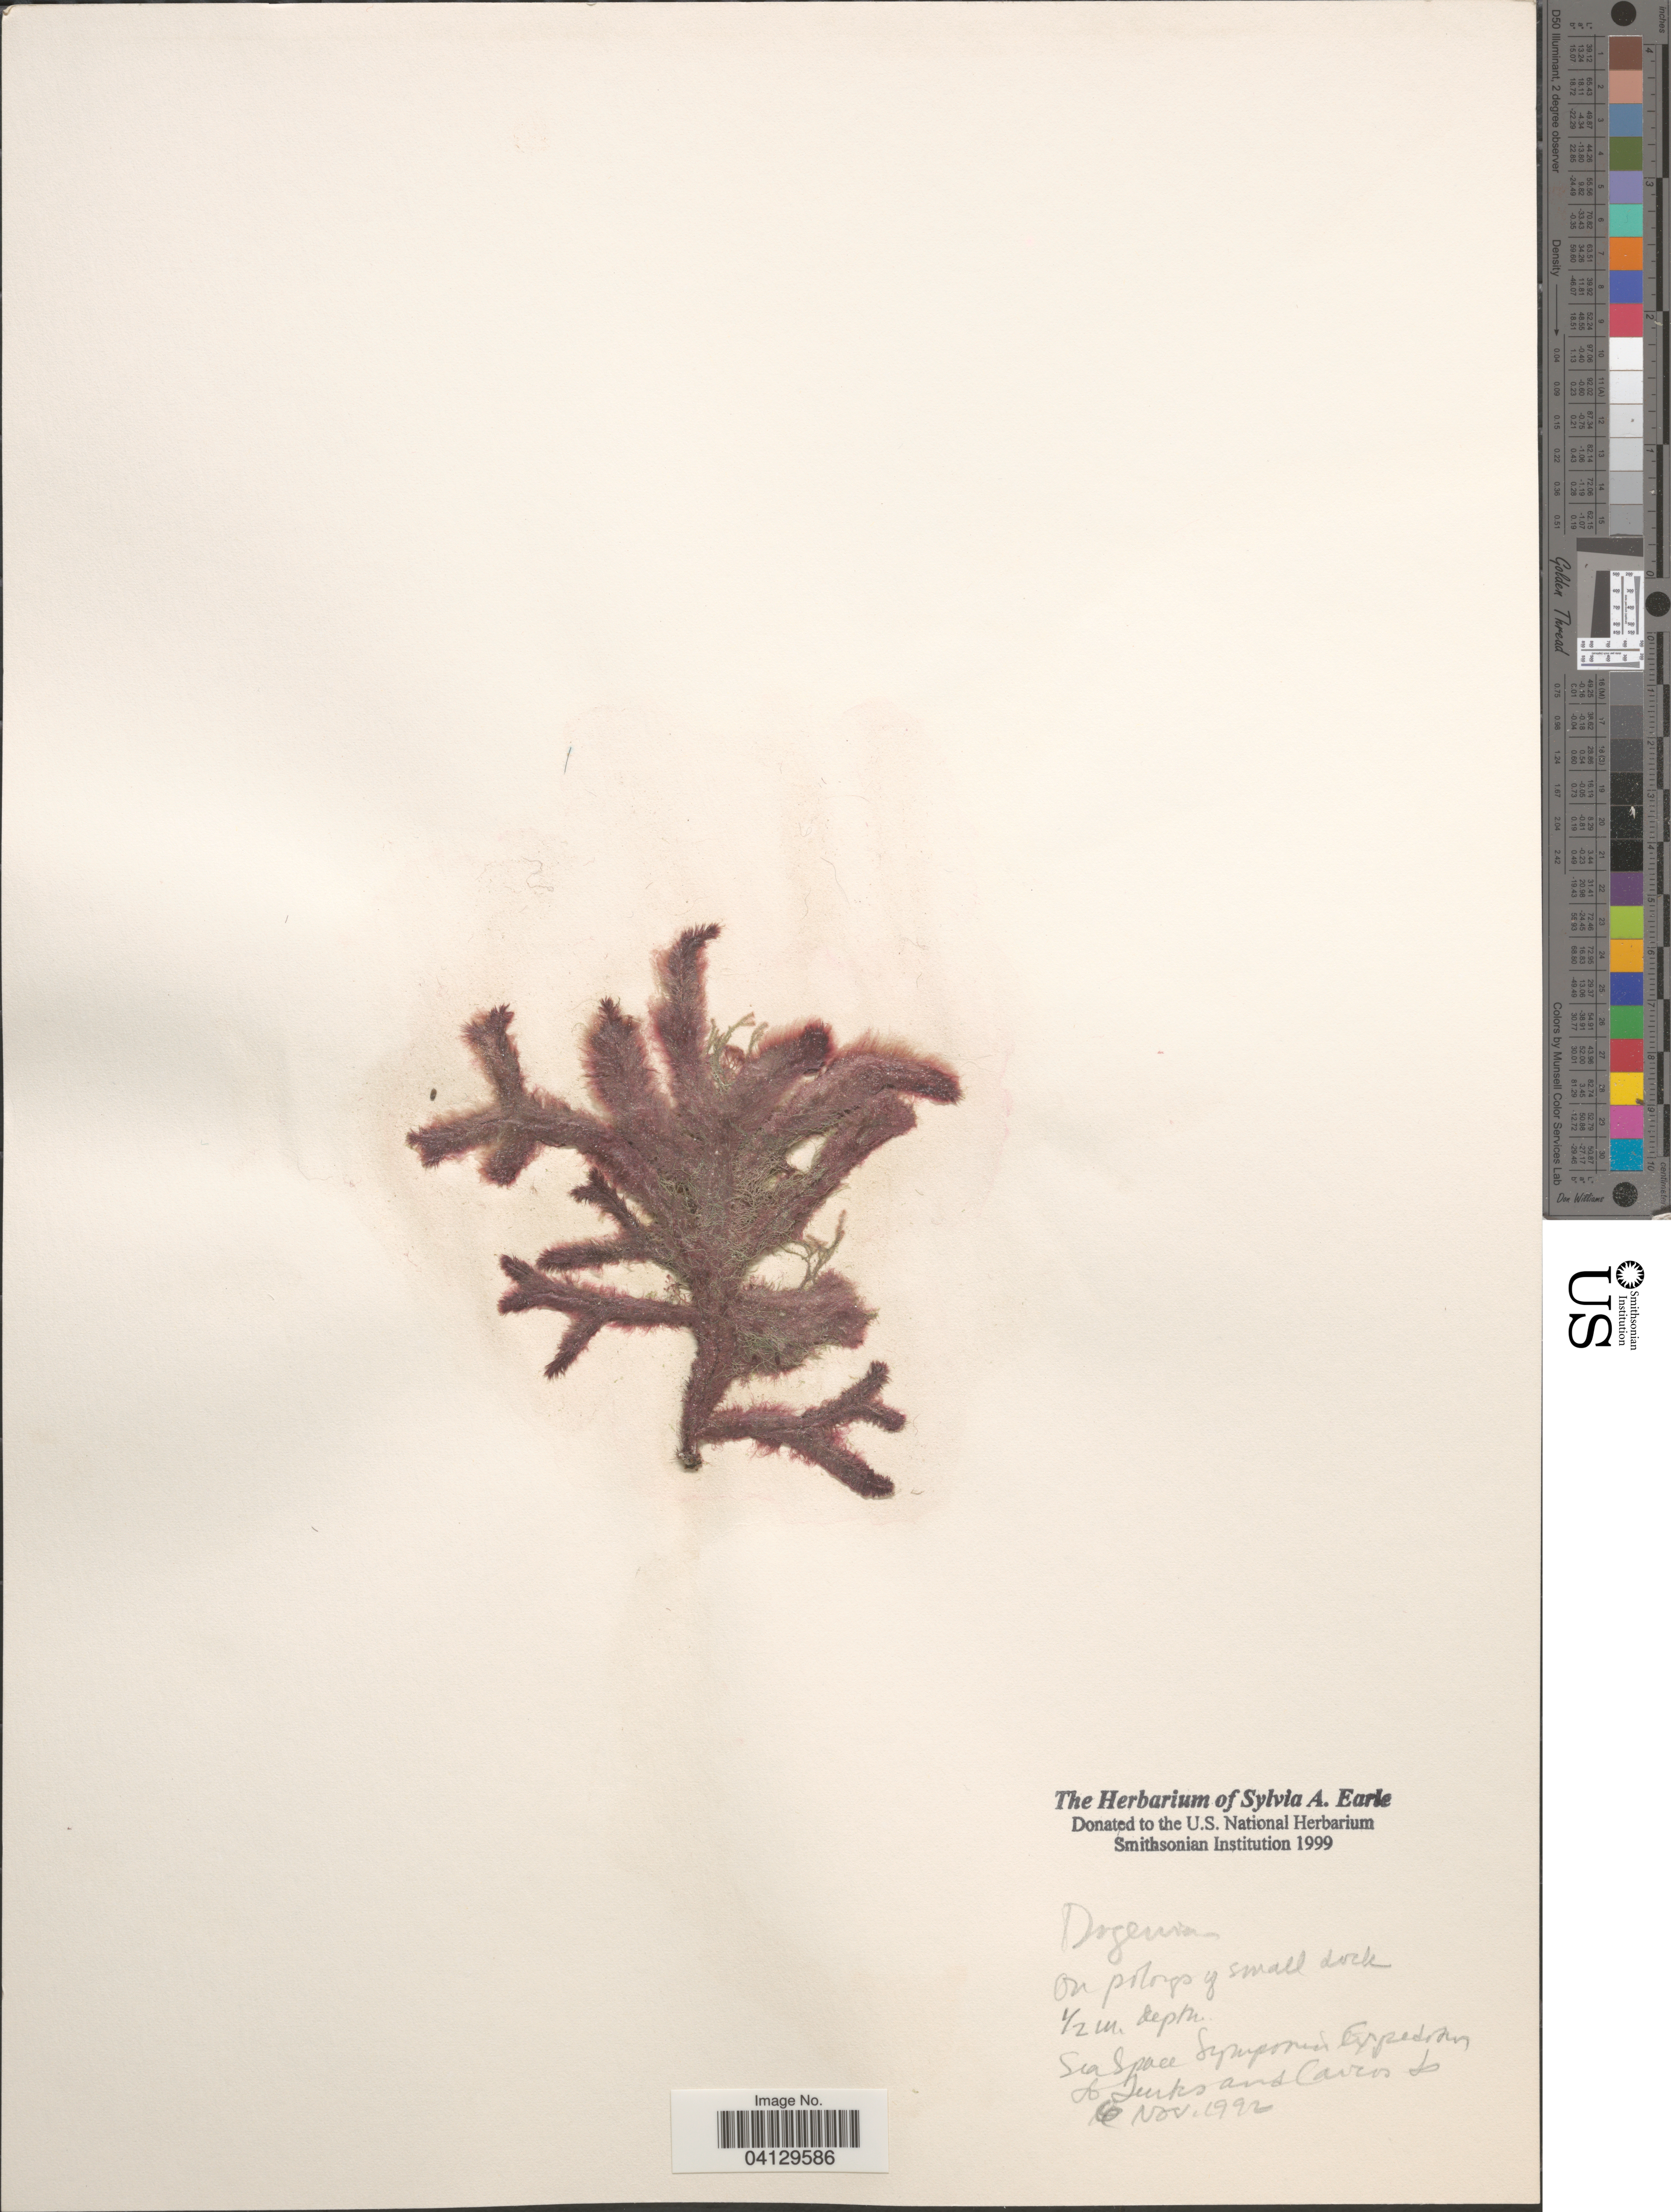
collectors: Ex herb. Sylvia A. Earle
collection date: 1992-11-06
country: Turks and Caicos Islands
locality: Sea Space Symponed Expedition to Turks and Caicos.